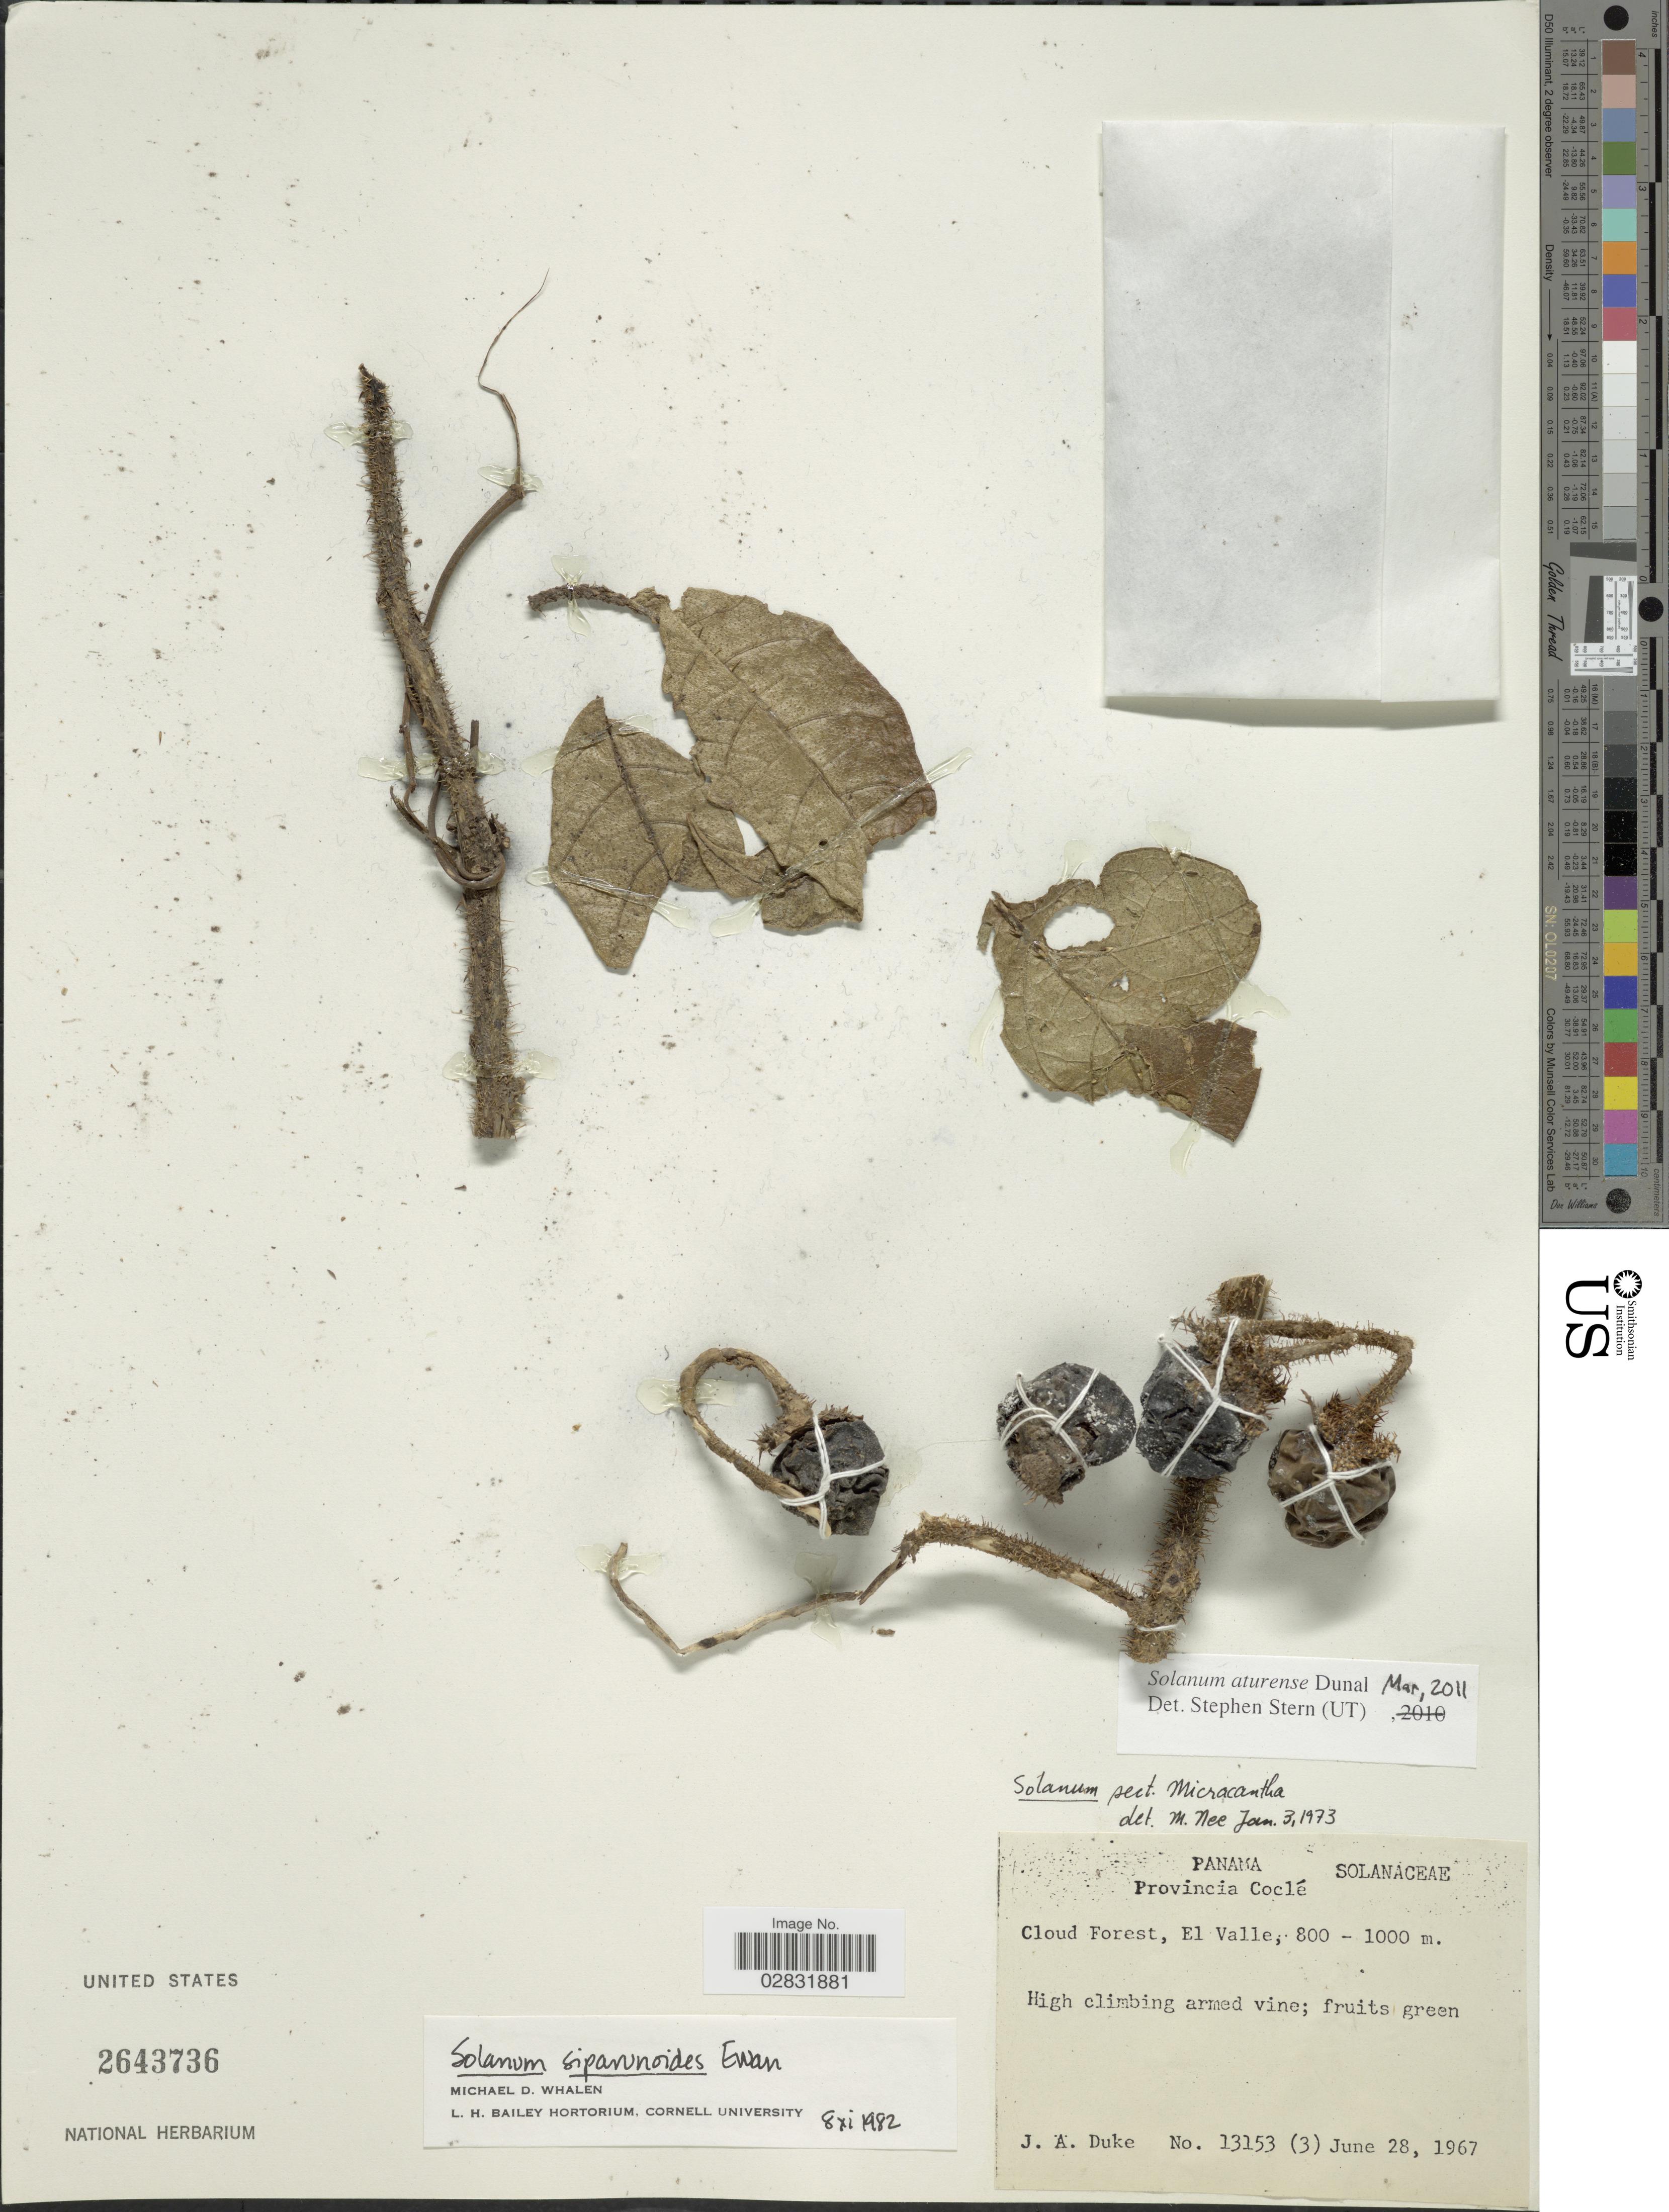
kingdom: Plantae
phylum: Tracheophyta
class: Magnoliopsida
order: Solanales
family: Solanaceae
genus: Solanum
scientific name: Solanum aturense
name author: Humb. & Bonpl. ex Dunal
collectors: J. A. Duke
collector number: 13153(3)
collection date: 1967-06-28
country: Panama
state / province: Coclé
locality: Provincia Coclé. Cloud Forest, El Valle.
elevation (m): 800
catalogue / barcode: US 2643736